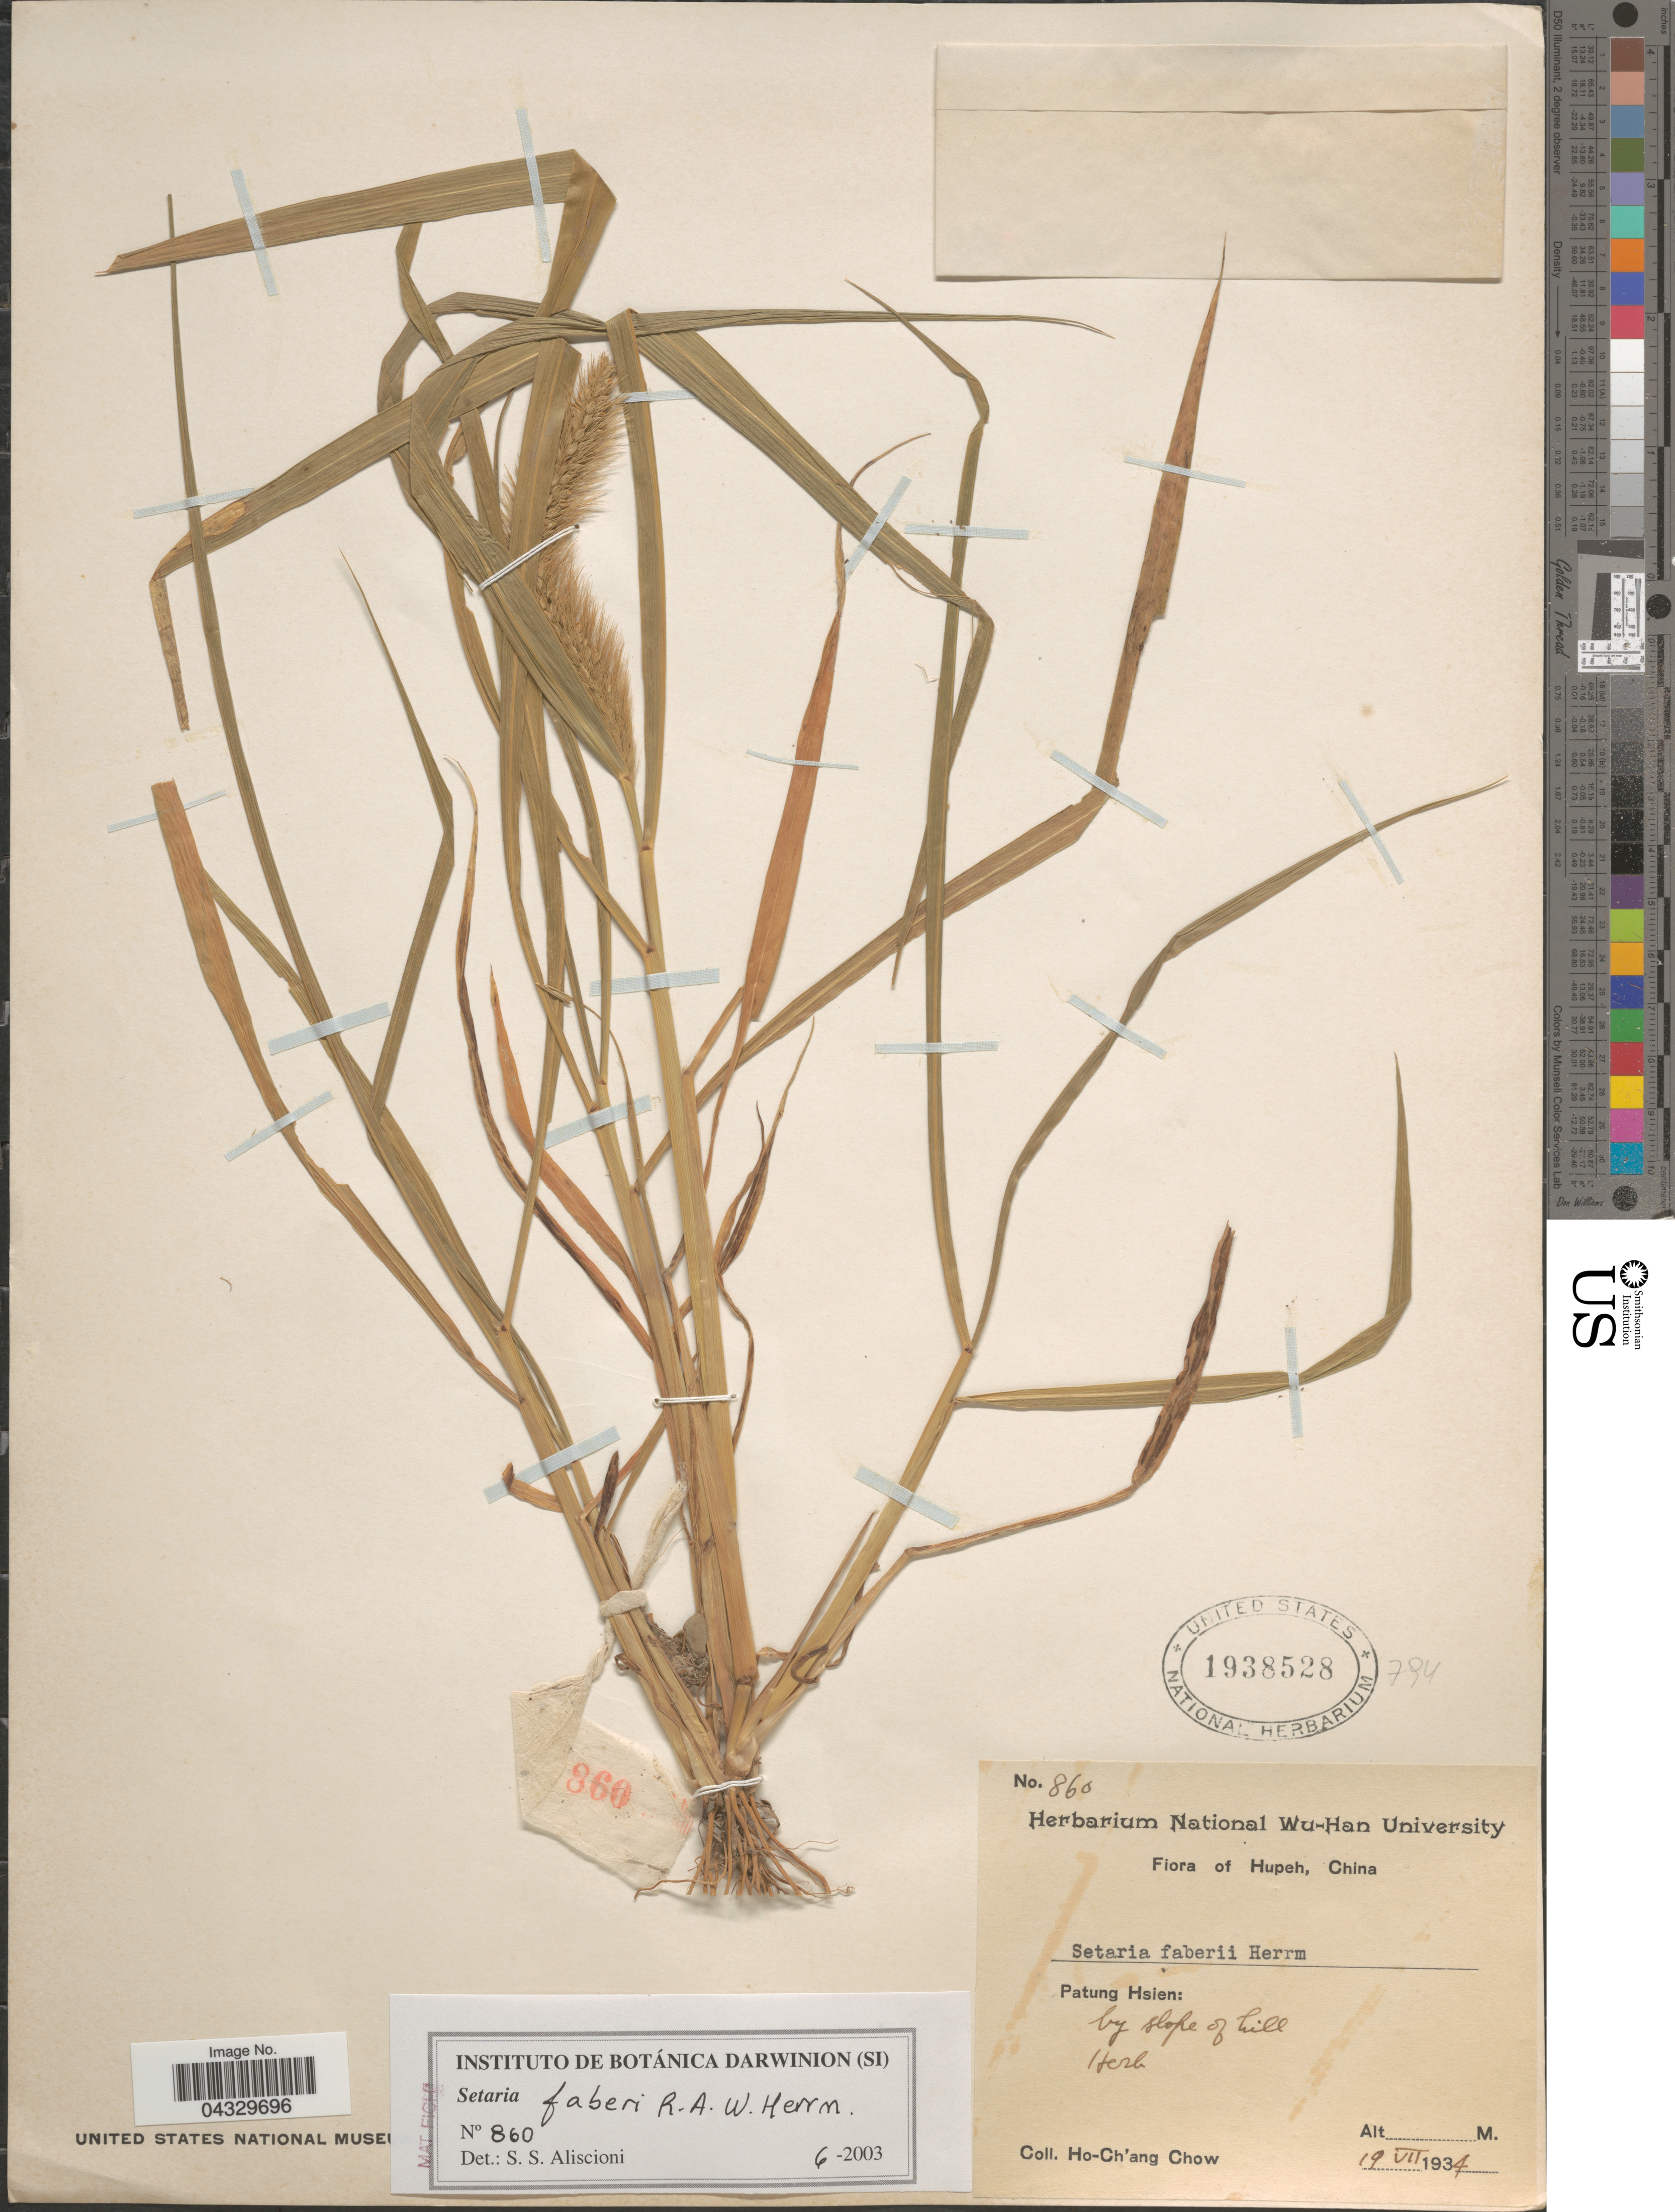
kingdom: Plantae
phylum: Tracheophyta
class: Liliopsida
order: Poales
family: Poaceae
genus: Setaria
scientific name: Setaria faberi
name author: R.A.W. Herrm.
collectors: H. Chow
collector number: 860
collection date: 1934-07-19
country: China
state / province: Hubei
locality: Hupeh. Patung Hsien: by slope of hill.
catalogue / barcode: US 1938528